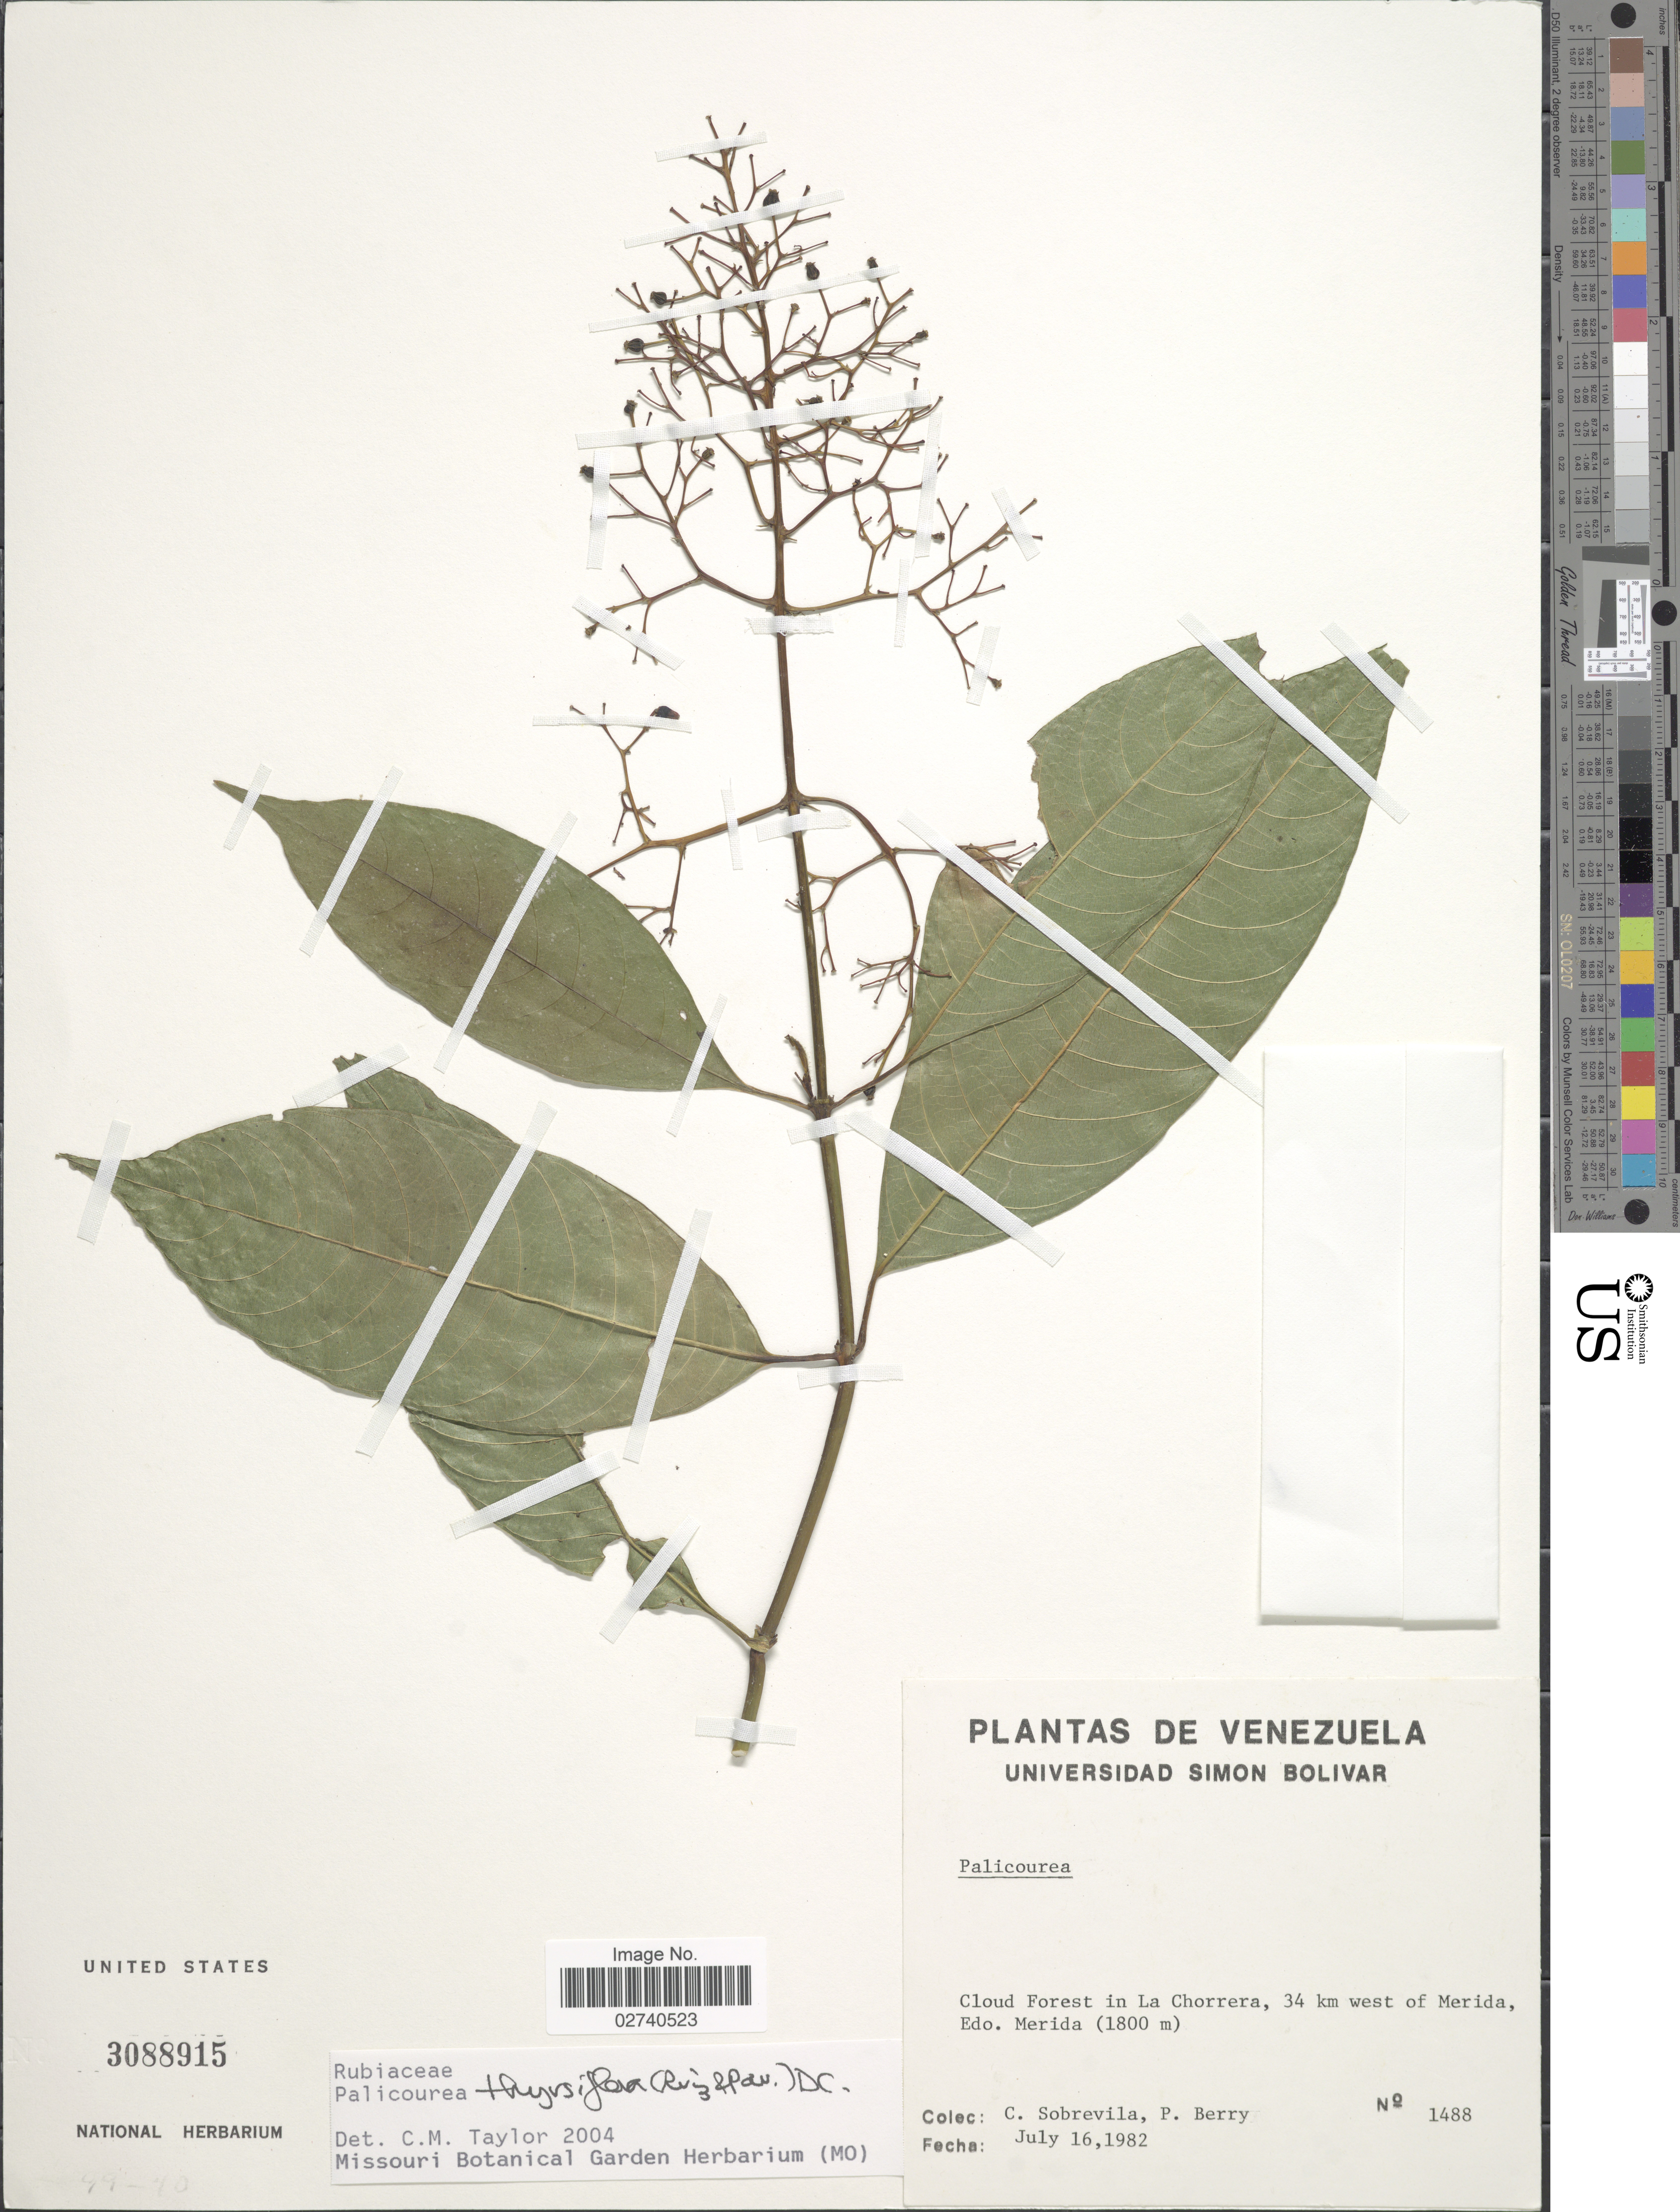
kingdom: Plantae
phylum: Tracheophyta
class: Magnoliopsida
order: Gentianales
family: Rubiaceae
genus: Palicourea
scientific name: Palicourea thyrsiflora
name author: (Ruiz & Pav.) DC.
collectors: C. Sobrevila & P. Berry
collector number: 1488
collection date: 1982-07-16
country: Venezuela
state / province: Mérida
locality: Cloud Forest in La Chorrera, 34 km west of Merida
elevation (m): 1800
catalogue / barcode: US 3088915